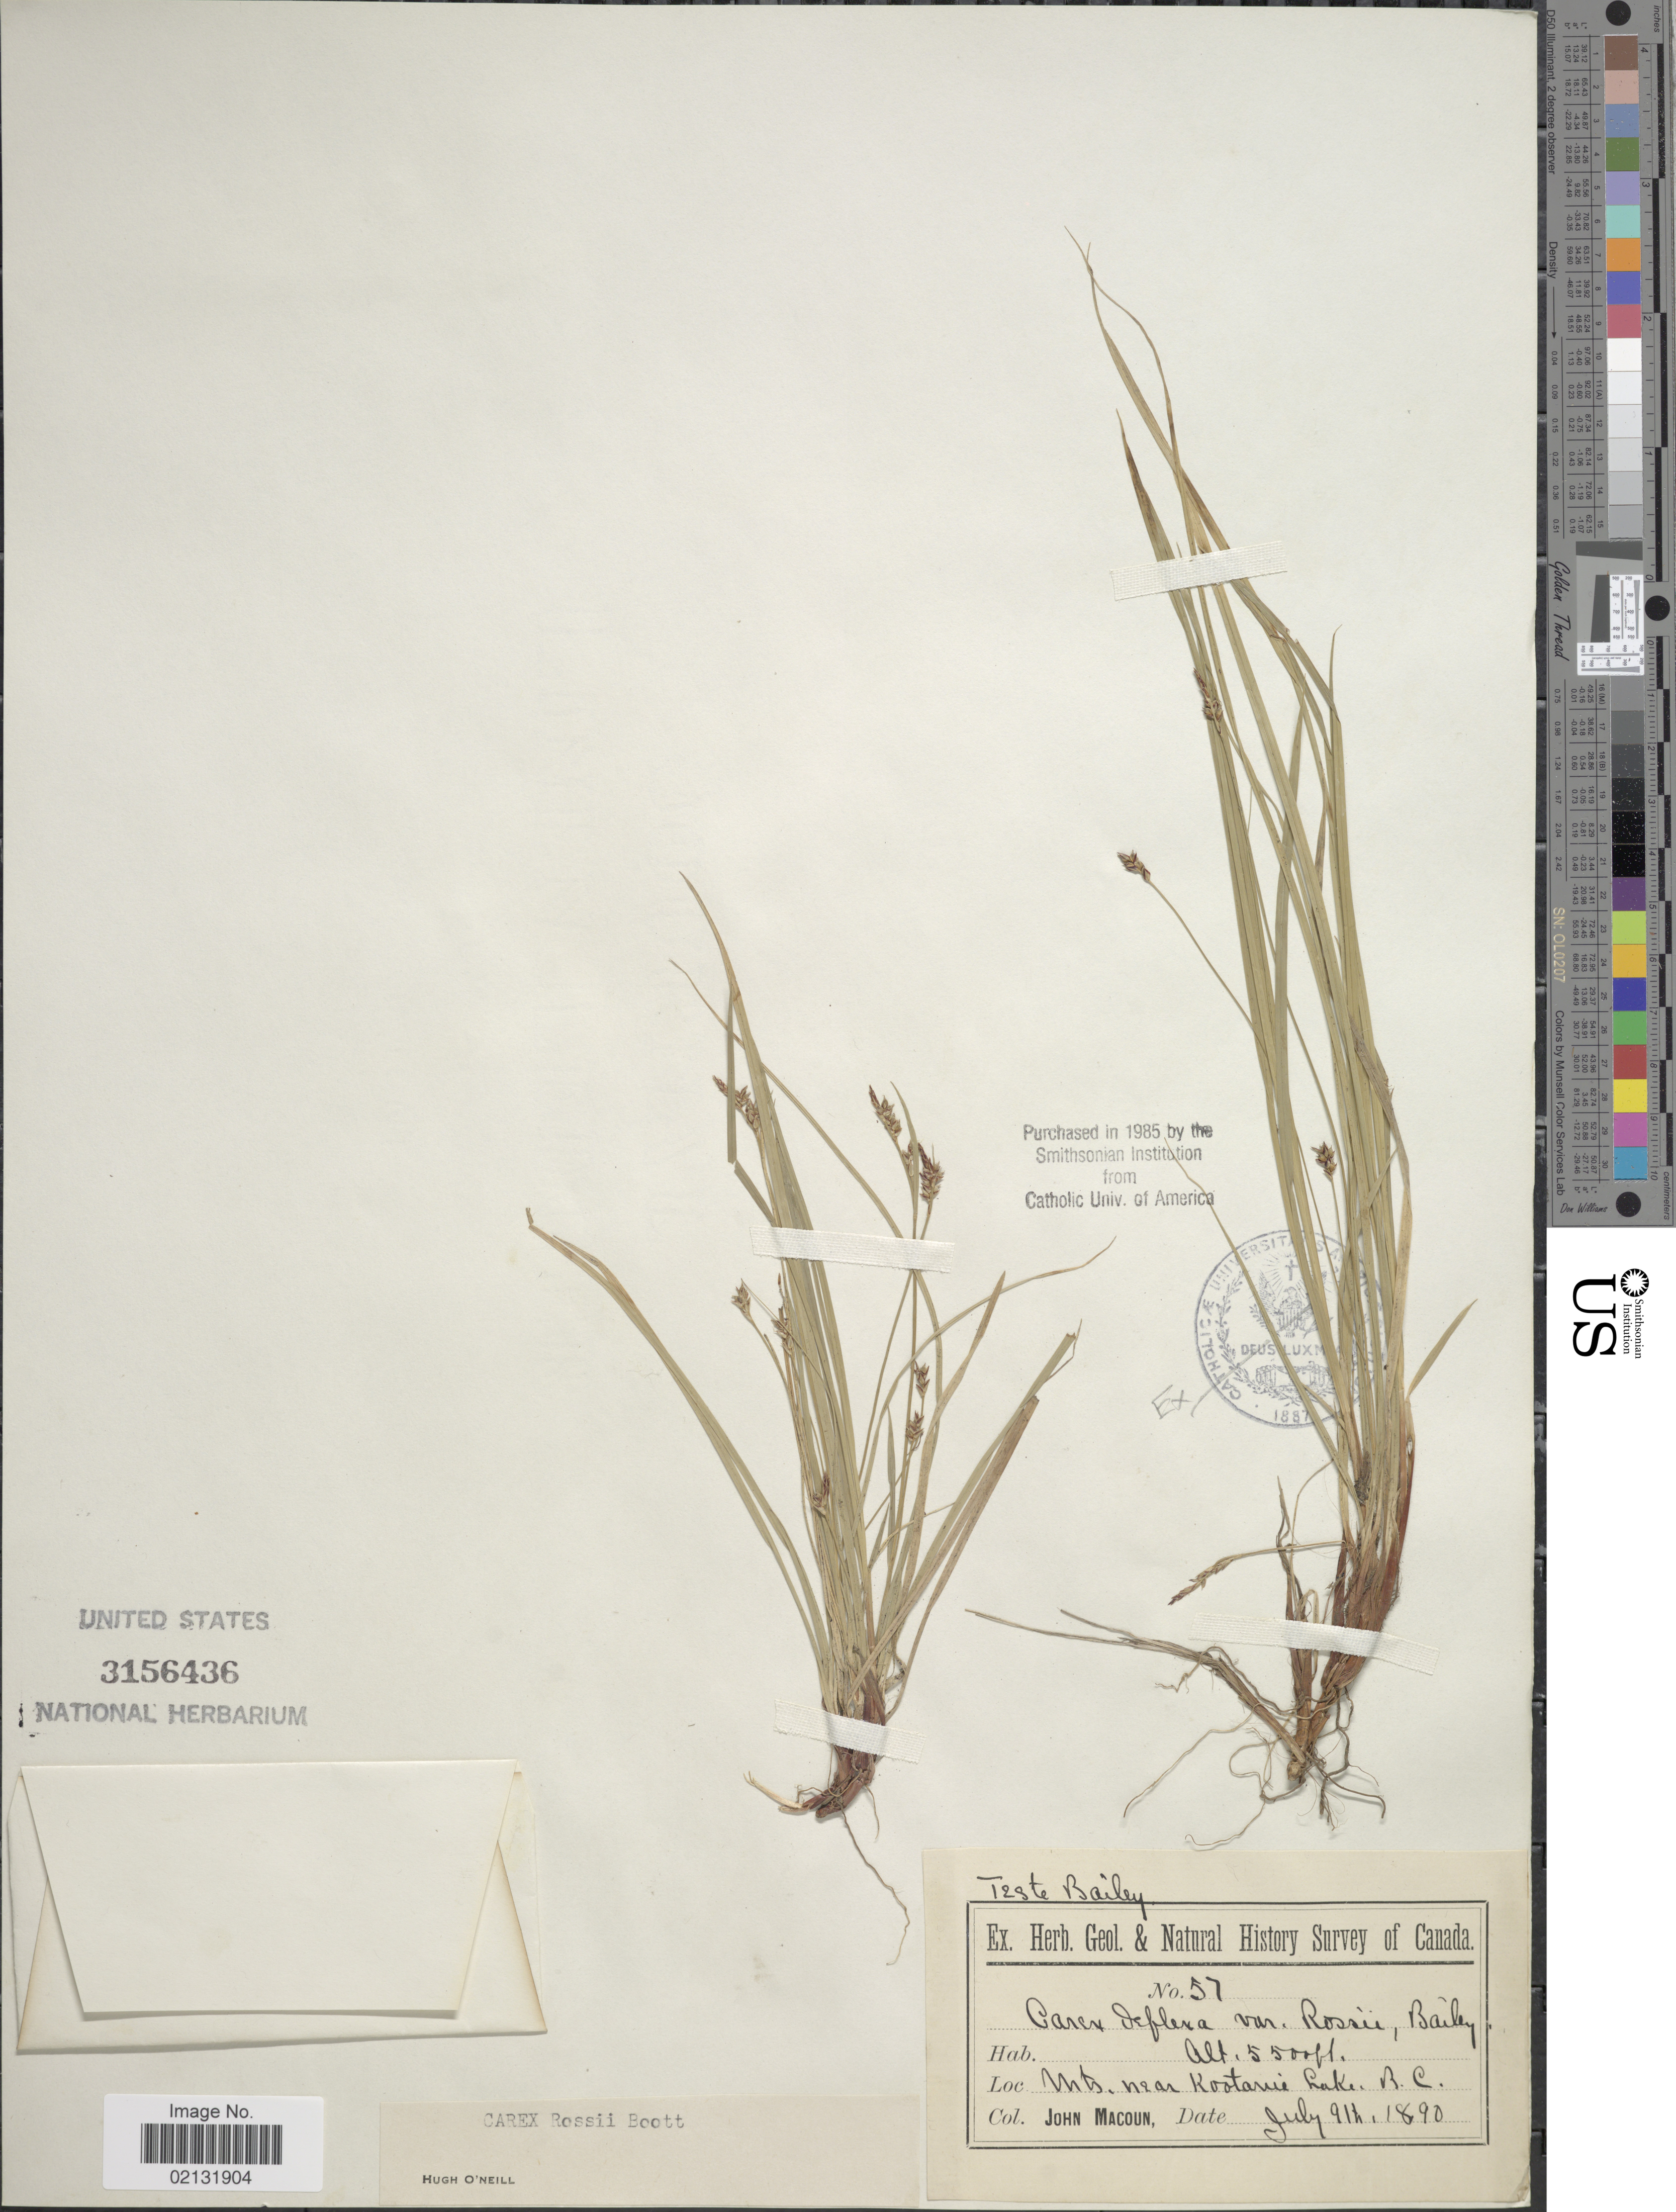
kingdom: Plantae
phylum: Tracheophyta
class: Liliopsida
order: Poales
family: Cyperaceae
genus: Carex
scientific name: Carex rossii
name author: Boott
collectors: J. Macoun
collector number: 57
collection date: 1890-07-09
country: Canada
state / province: British Columbia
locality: Mts. near Kootanie Lake, B.C.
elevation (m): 1676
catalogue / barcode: US 3156436